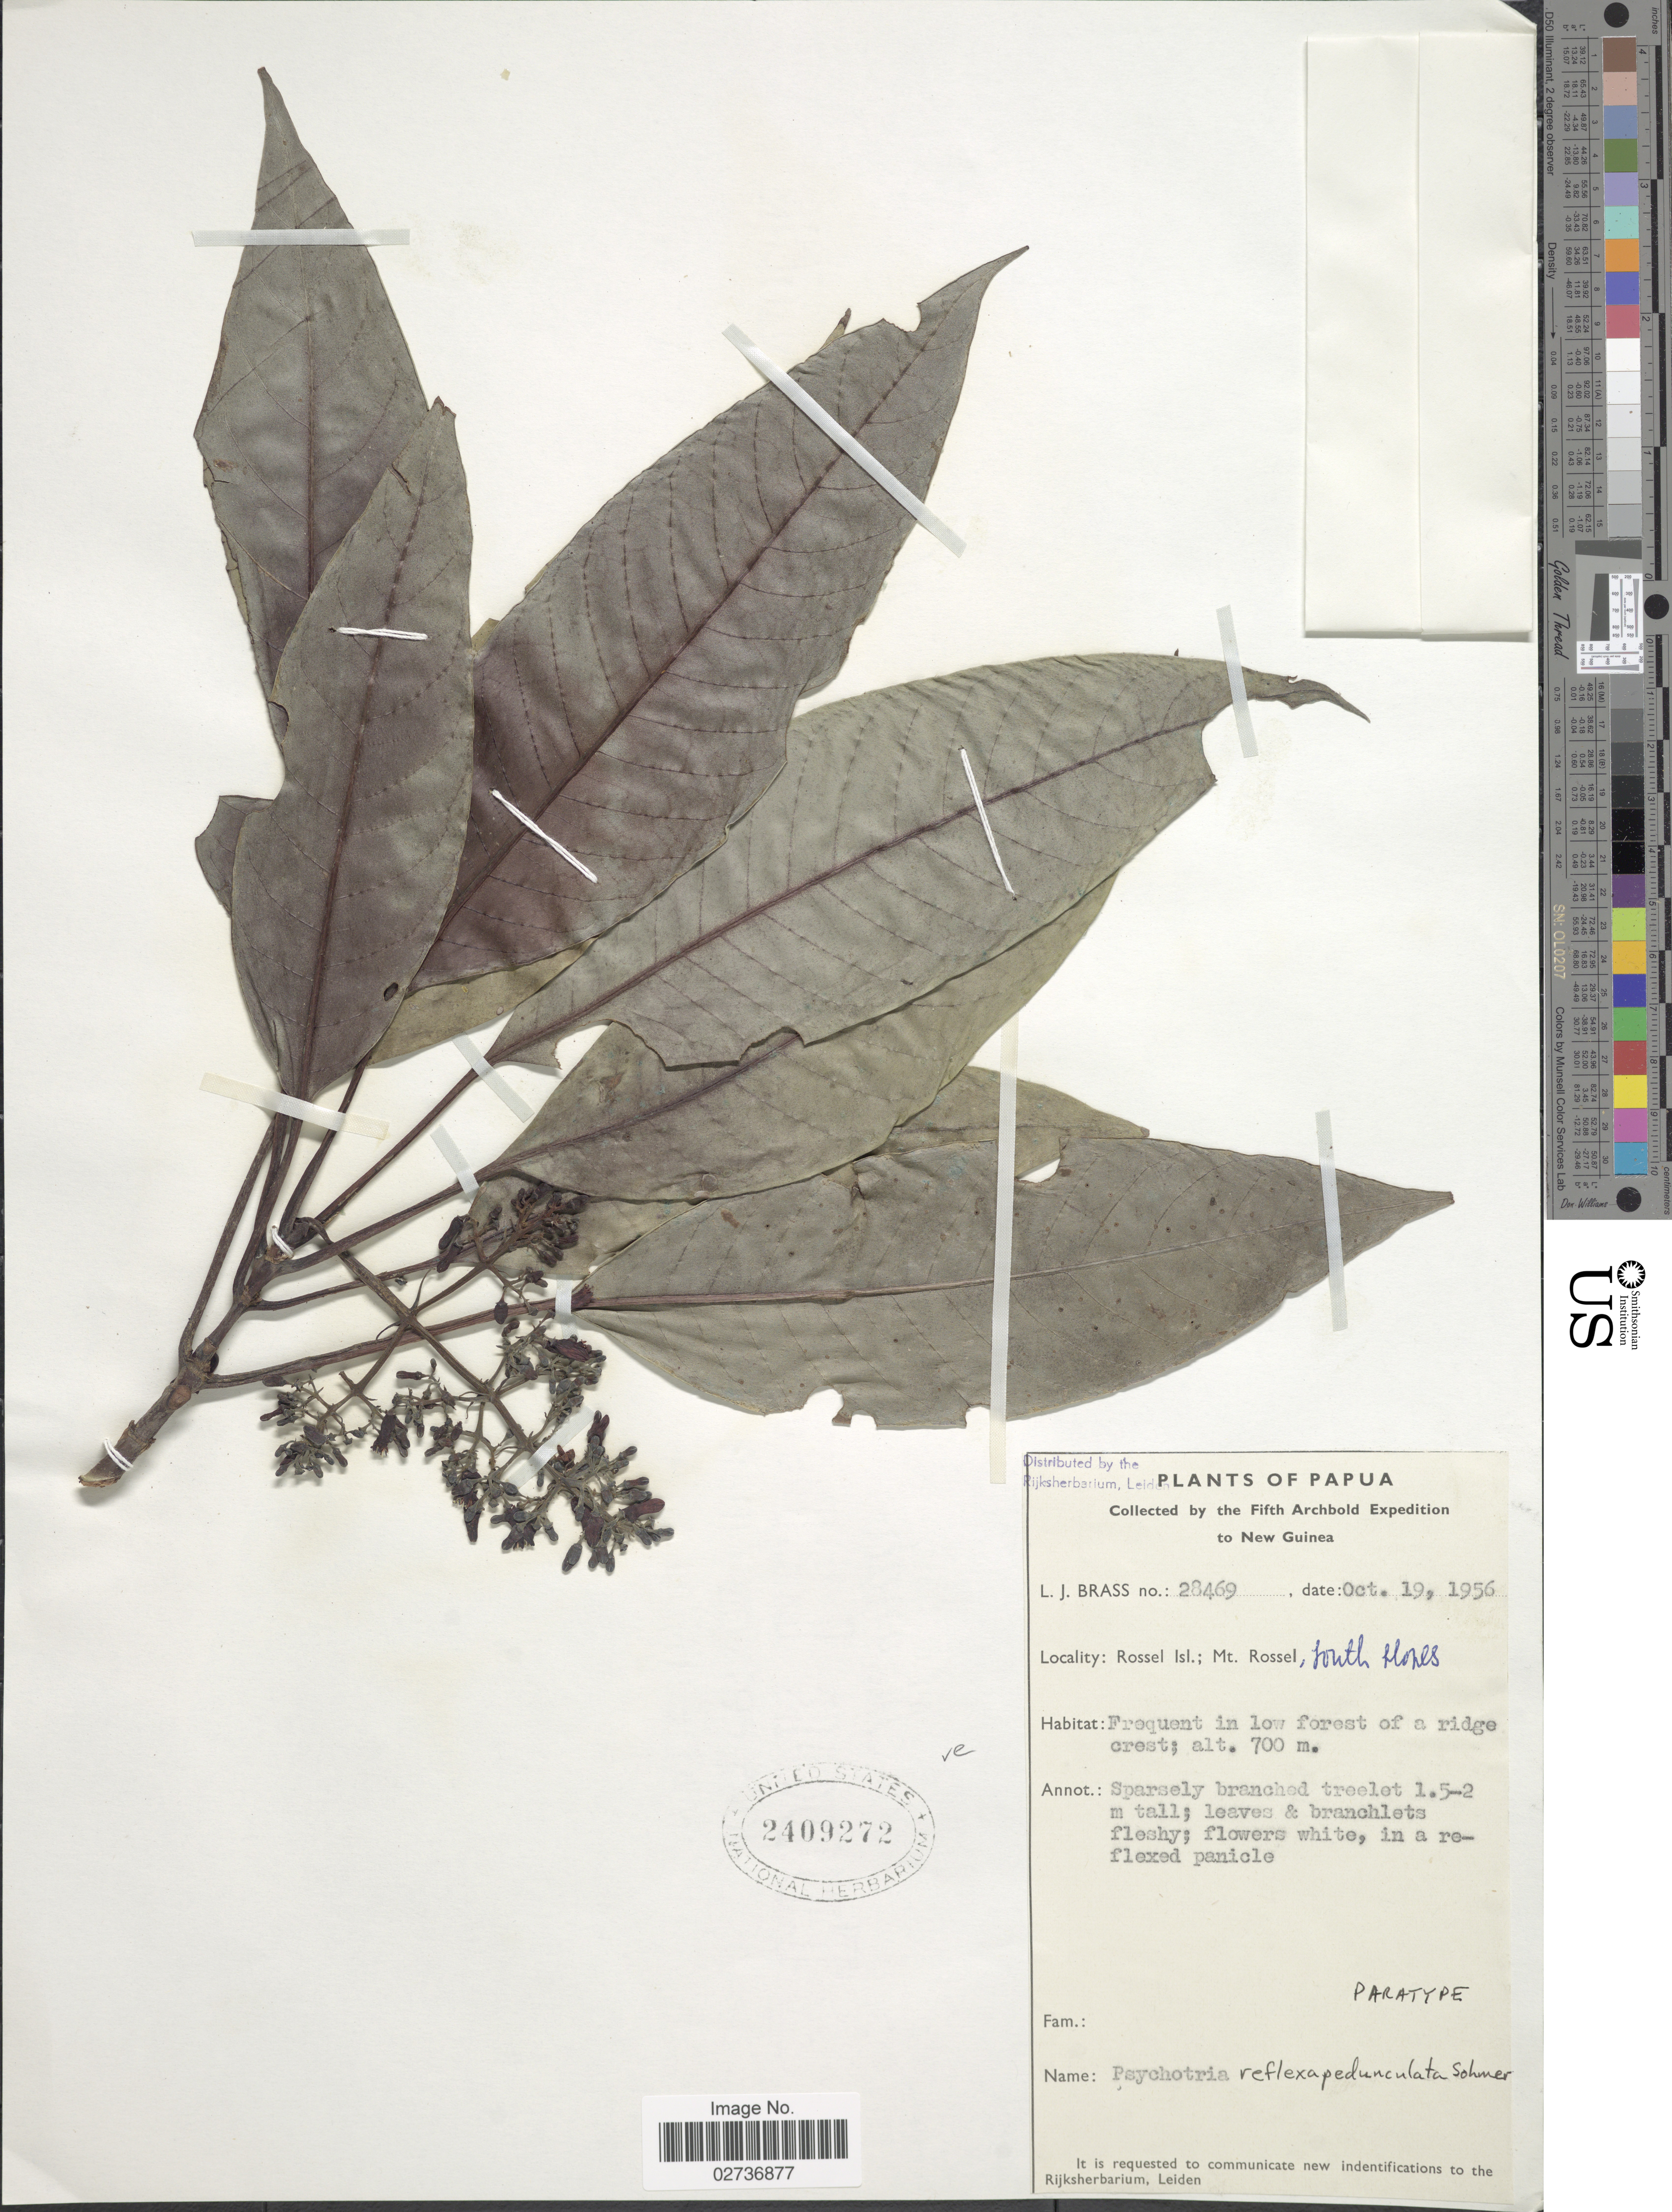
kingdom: Plantae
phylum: Tracheophyta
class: Magnoliopsida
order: Gentianales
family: Rubiaceae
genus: Psychotria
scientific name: Psychotria reflexipedunculata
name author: Sohmer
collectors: L. J. Brass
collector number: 28469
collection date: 1956-10-19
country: Papua New Guinea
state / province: Milne Bay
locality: Rossel Isl.; Mt. Rossel, south slopes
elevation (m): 700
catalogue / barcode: US 2409272